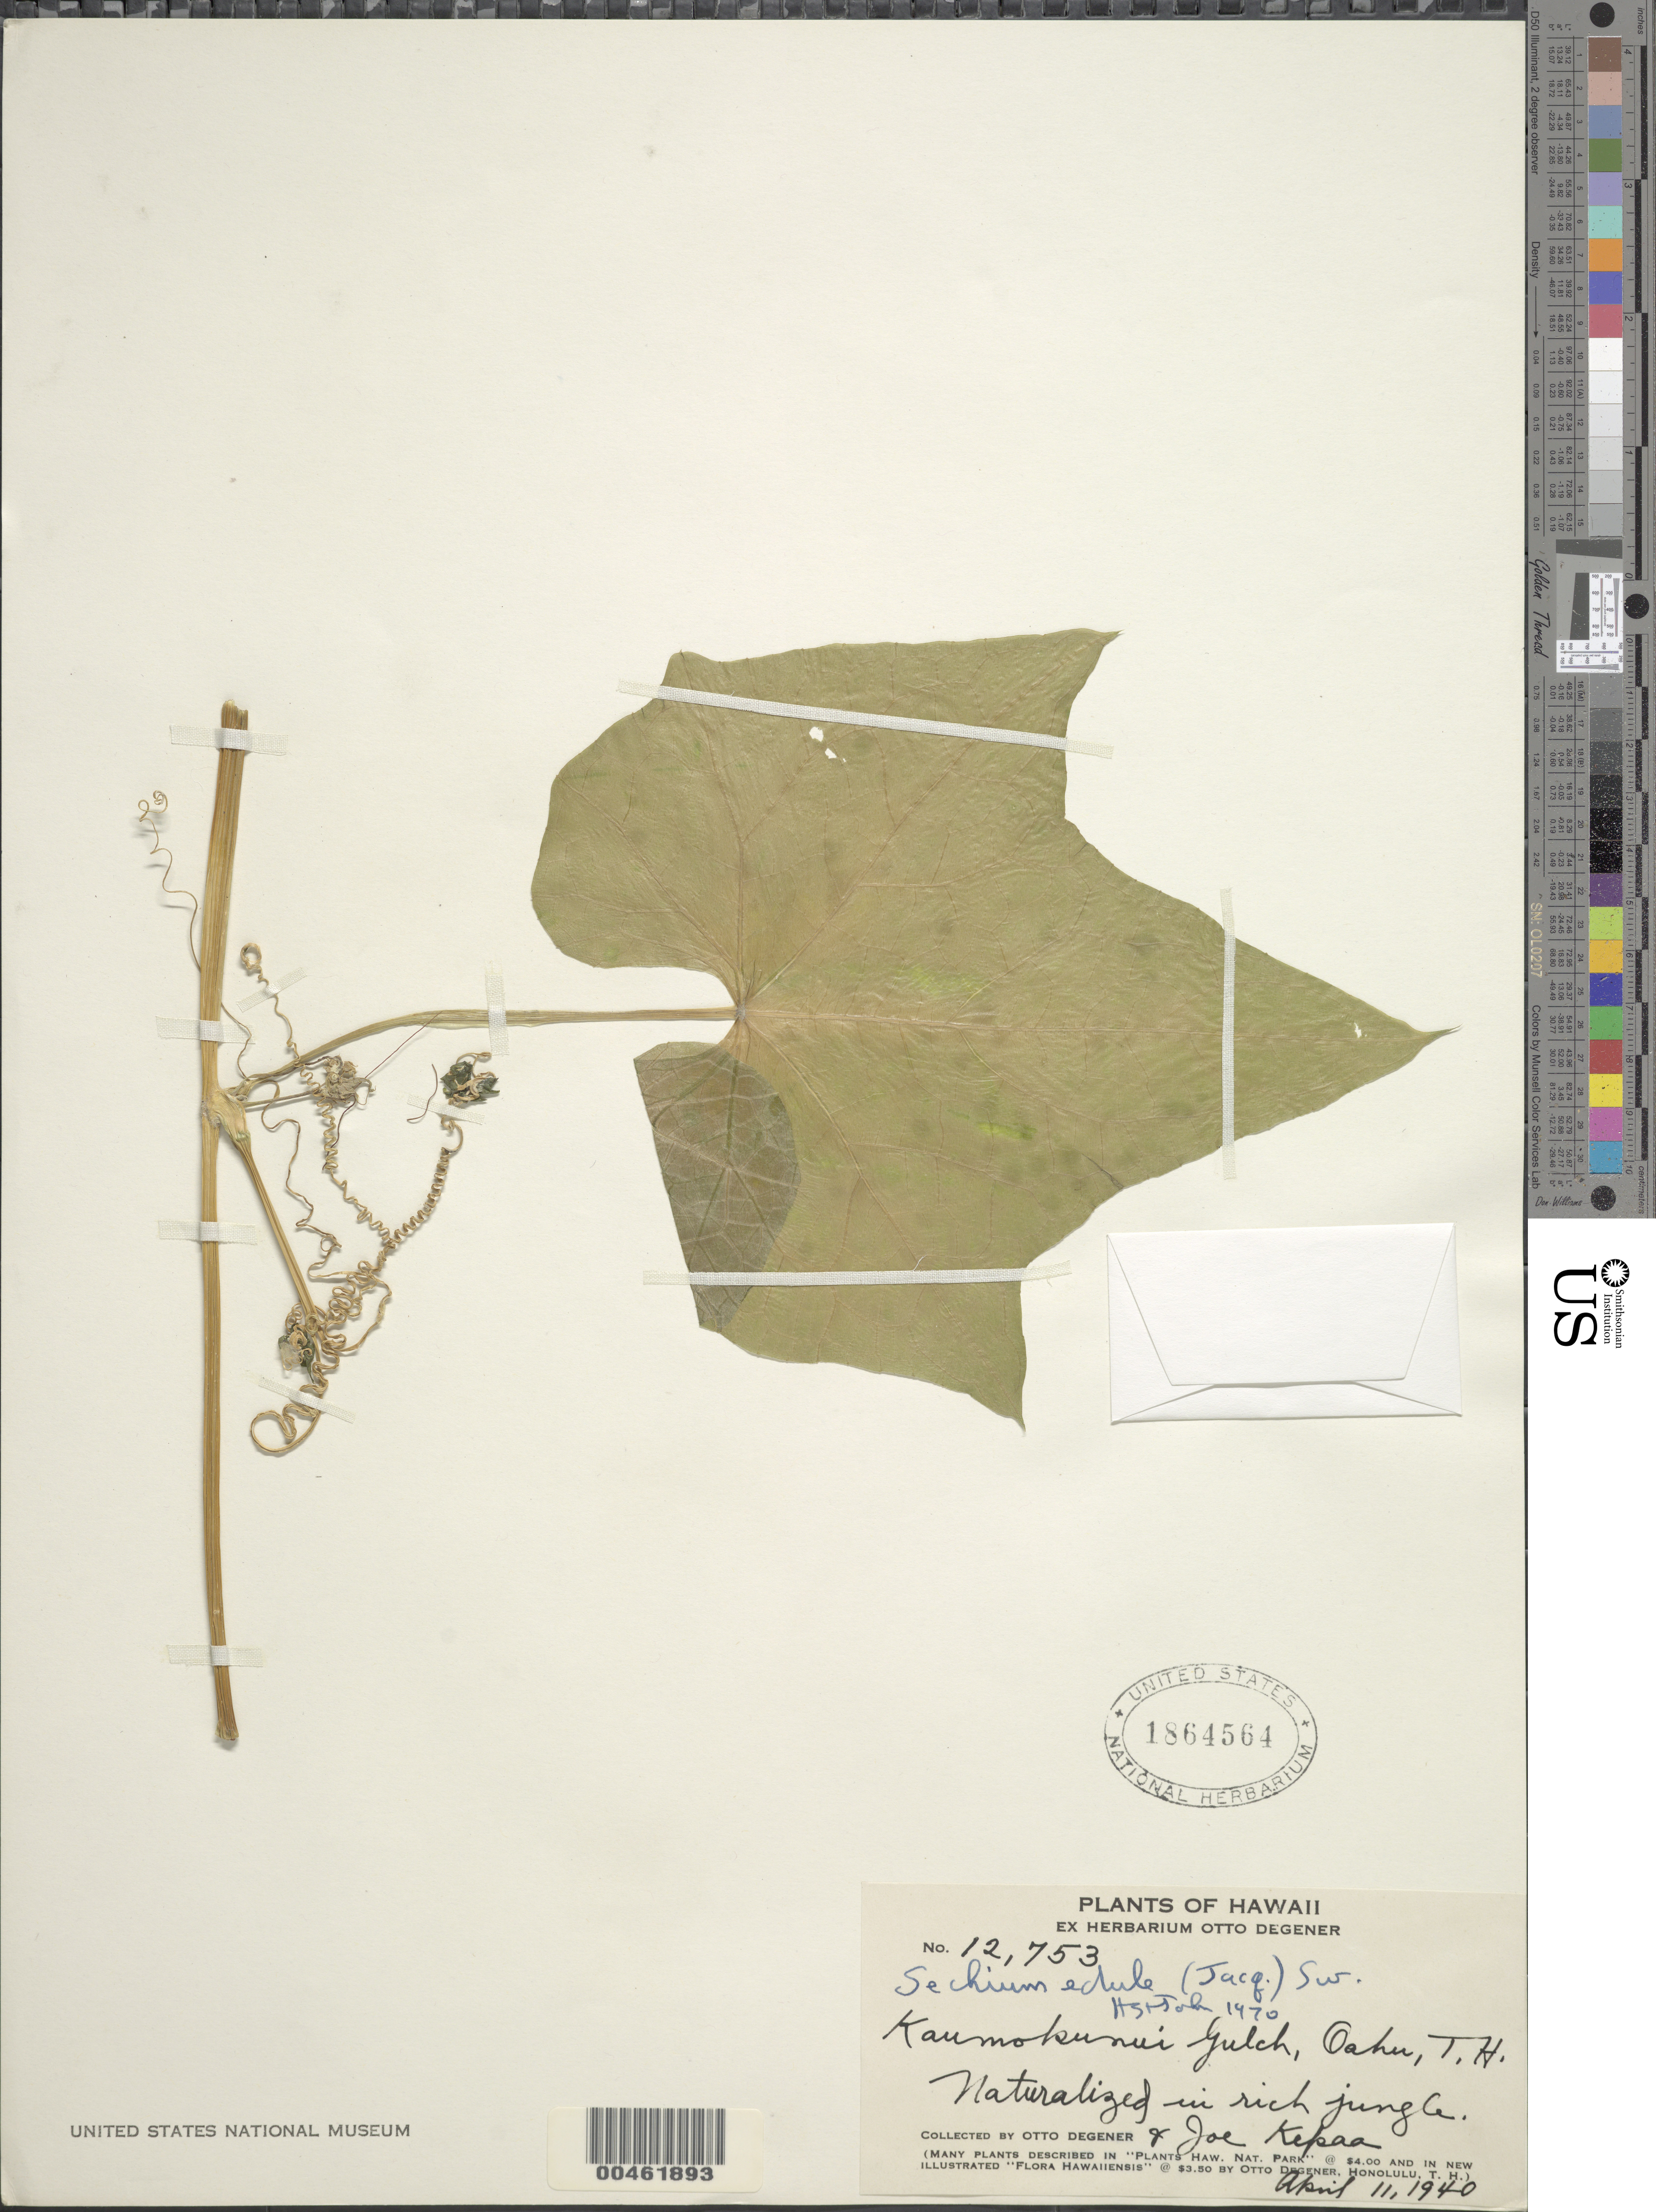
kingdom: Plantae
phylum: Tracheophyta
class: Magnoliopsida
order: Cucurbitales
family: Cucurbitaceae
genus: Sicyos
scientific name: Sicyos edulis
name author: Jacq.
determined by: Wagner, W. L., (BOT), Smithsonian Institution - National Museum of Natural History (UNITED STATES)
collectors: O. Degener & J. Kepaa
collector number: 12753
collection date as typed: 11 Apr 1940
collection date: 1940-04-11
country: United States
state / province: Hawaii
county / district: Honolulu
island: Oahu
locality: Kaumokunui Gulch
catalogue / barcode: US 1864564